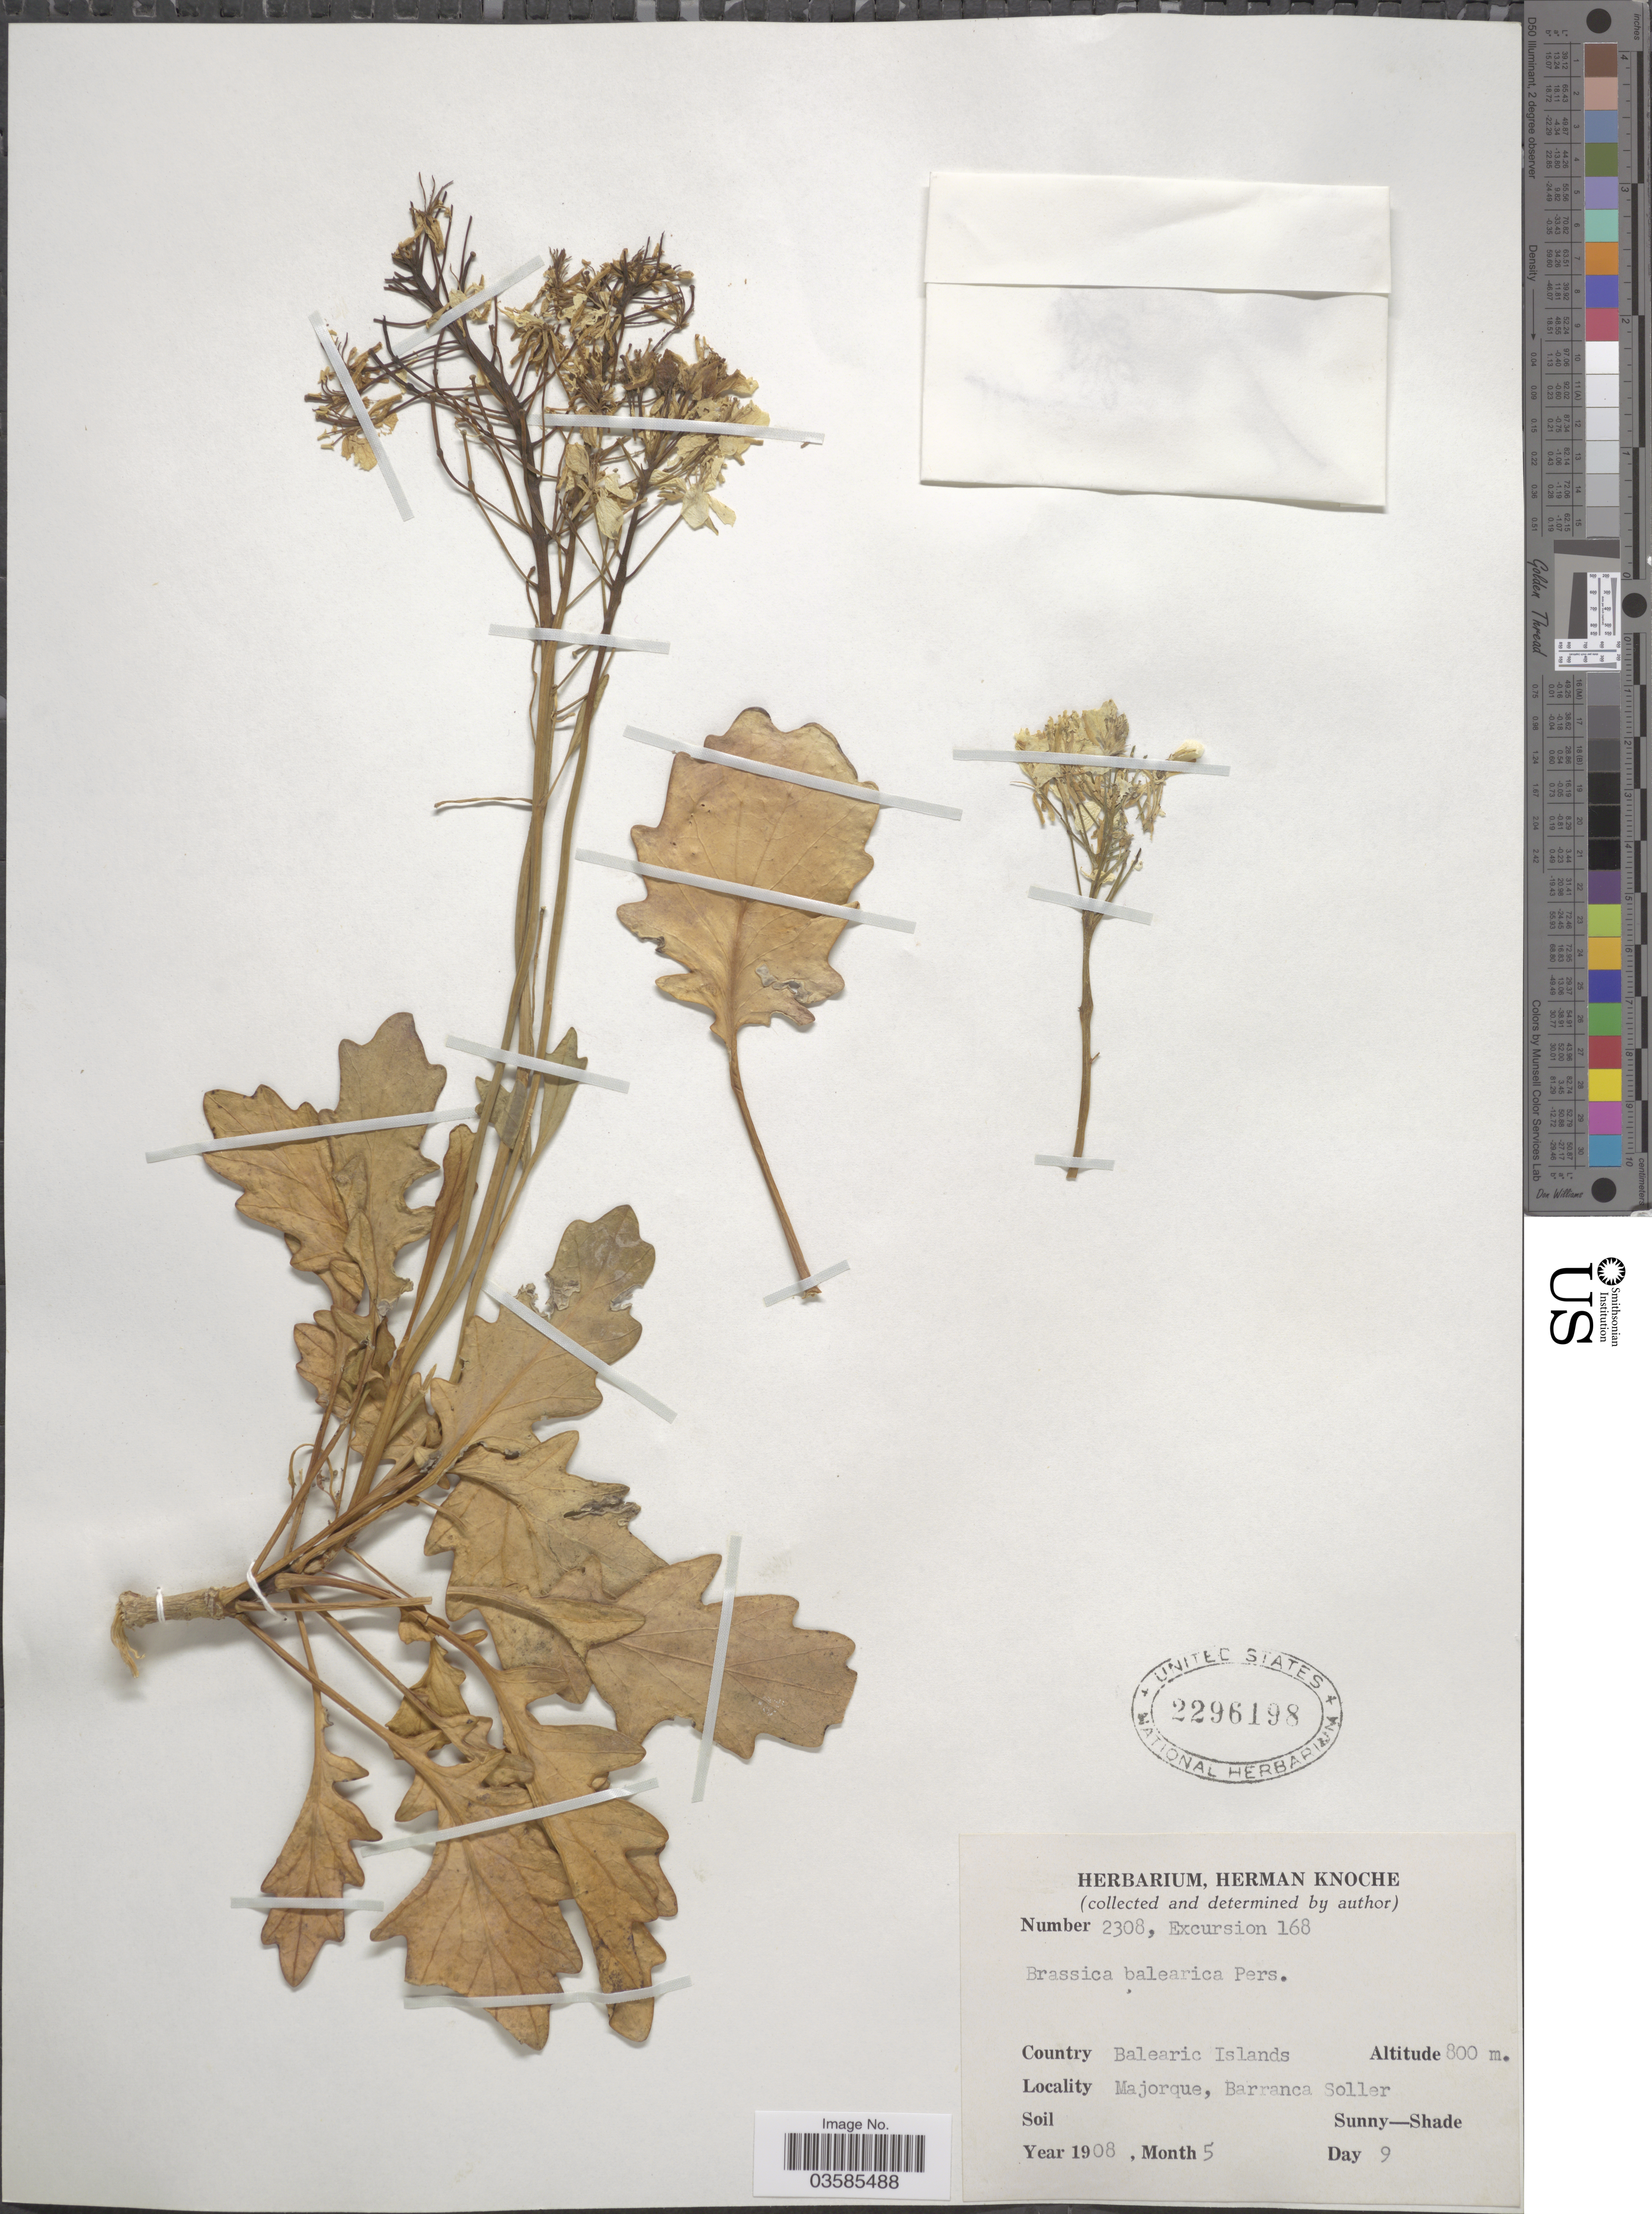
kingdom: Plantae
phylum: Tracheophyta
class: Magnoliopsida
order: Brassicales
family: Brassicaceae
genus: Brassica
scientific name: Brassica balearica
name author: Pers.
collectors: ex herb. Herman Knoche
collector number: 2308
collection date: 1908-05-09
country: Spain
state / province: Islas Baleares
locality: Majorque, Barranca Soller.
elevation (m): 800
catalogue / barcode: US 2296198